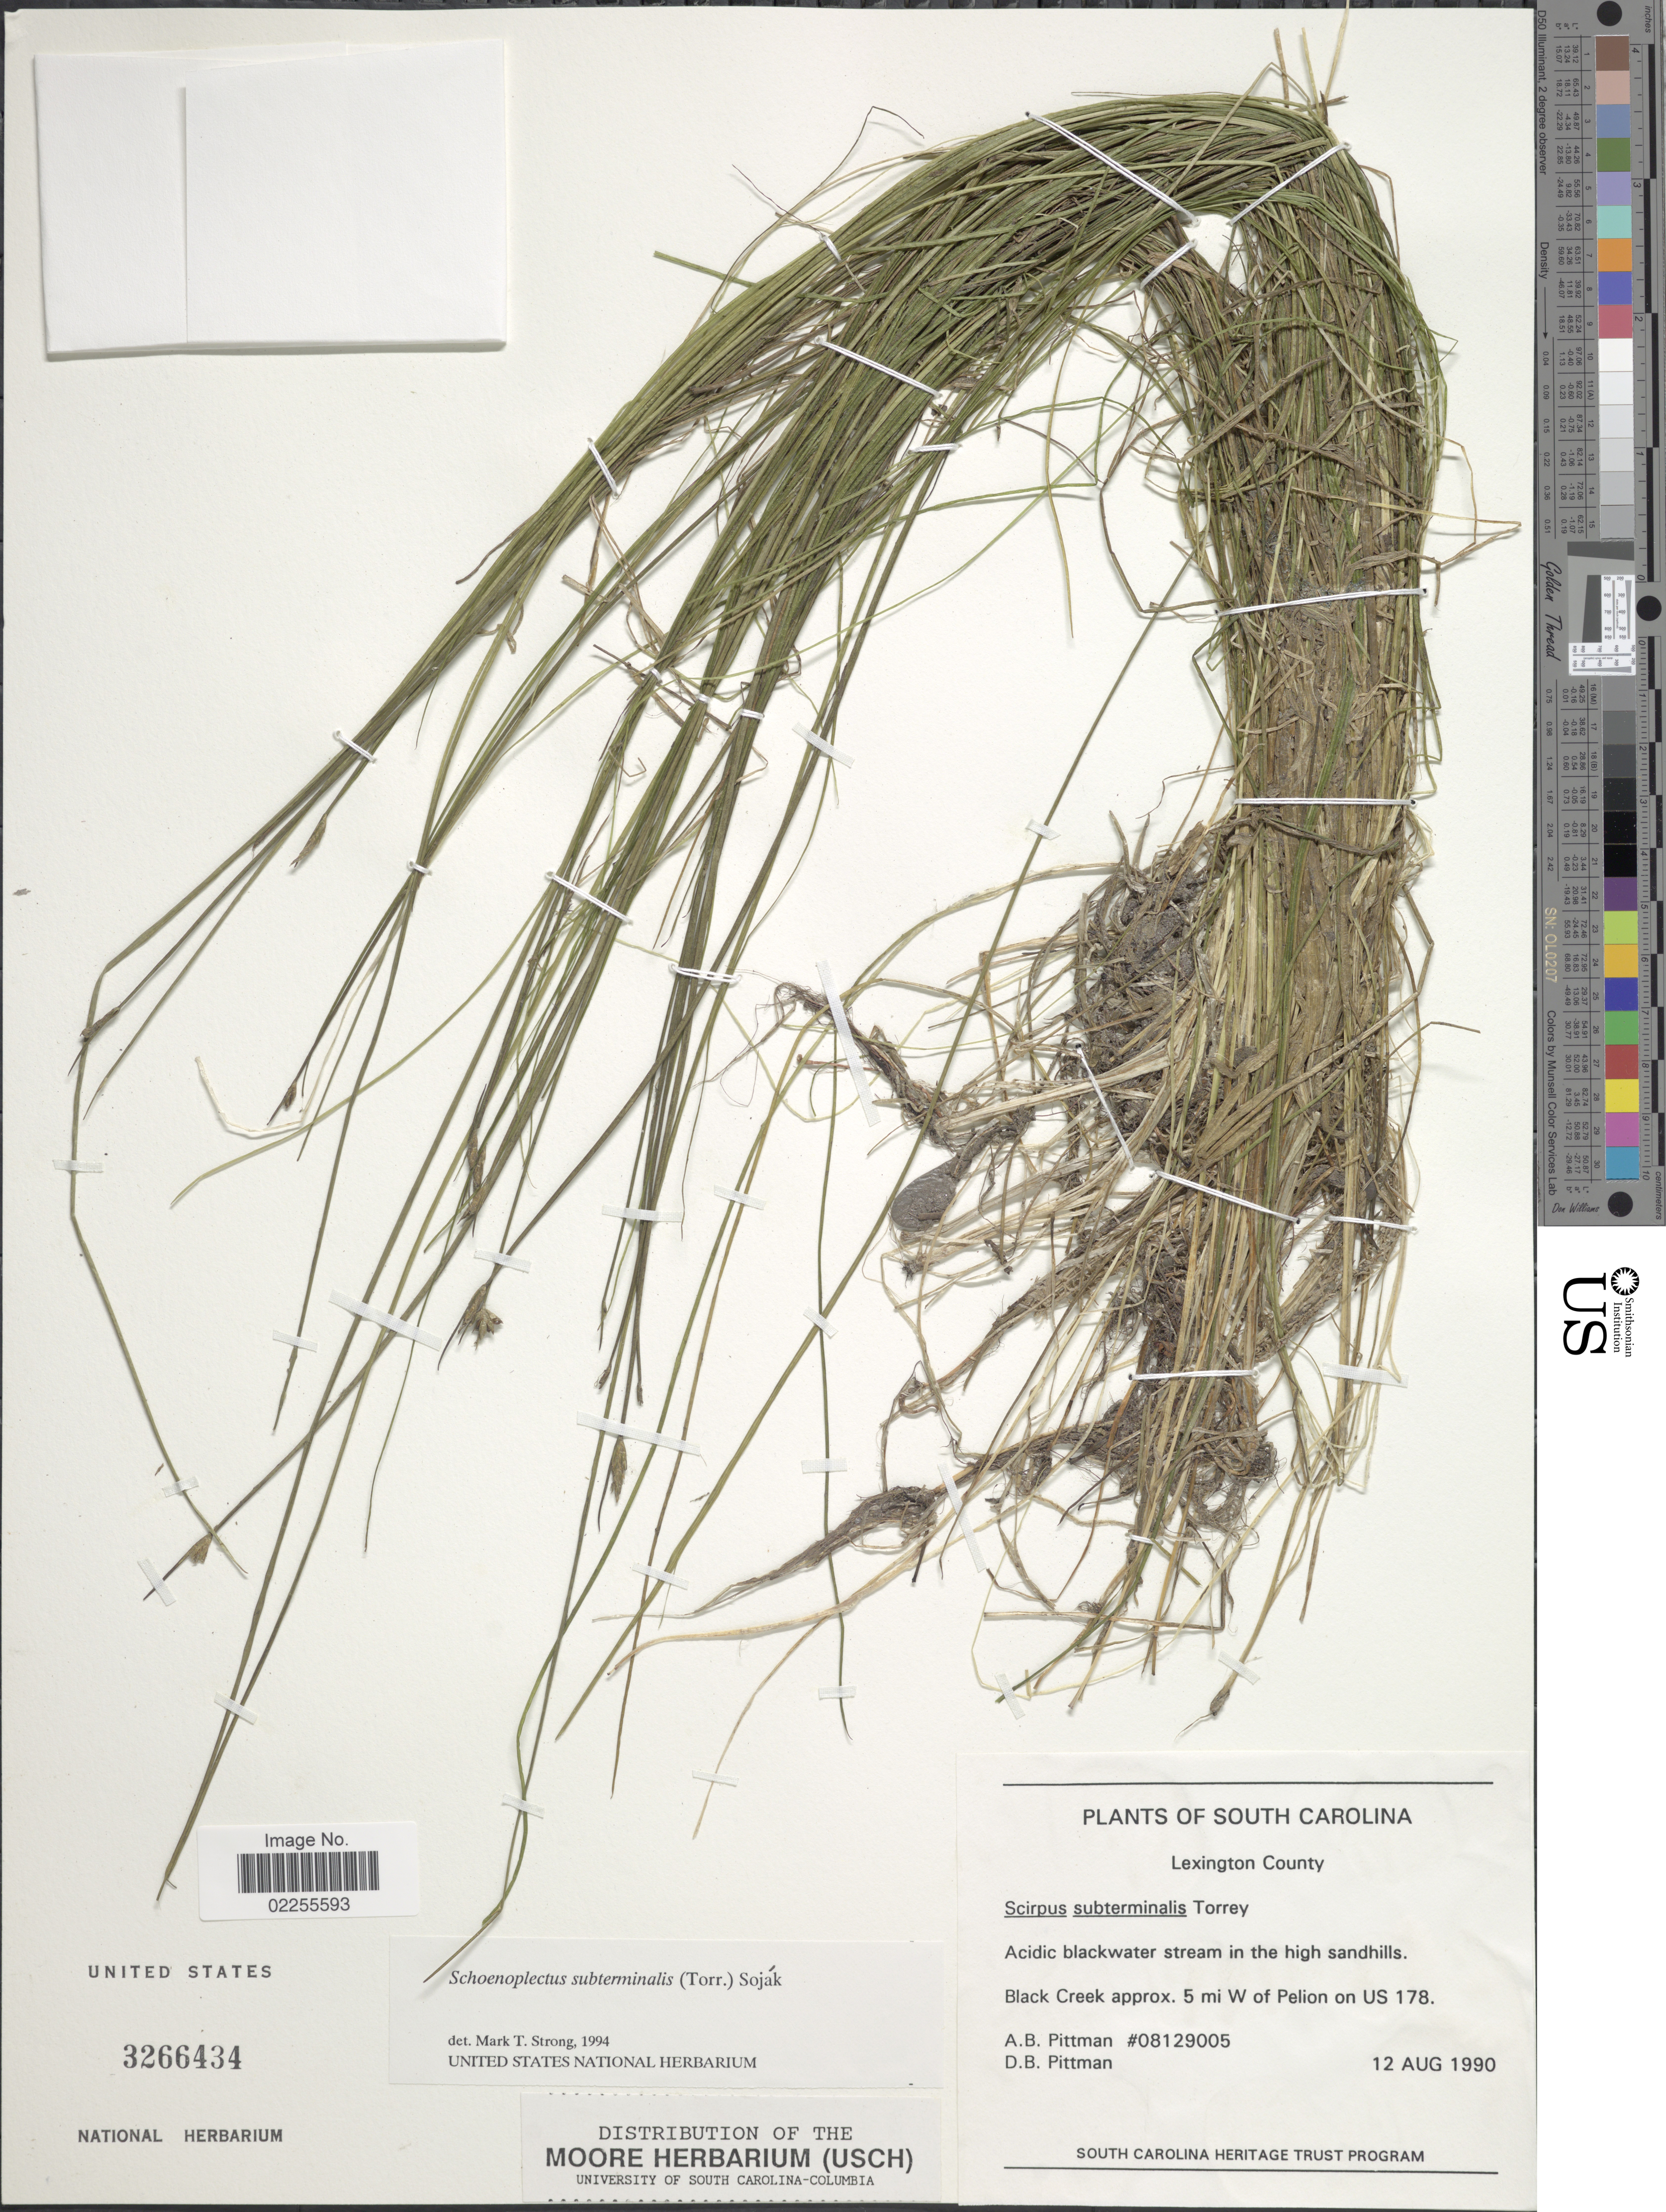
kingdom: Plantae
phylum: Tracheophyta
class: Liliopsida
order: Poales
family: Cyperaceae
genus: Schoenoplectus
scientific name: Schoenoplectus subterminalis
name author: (Torr.) Soják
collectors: A. B. Pittman & D. Pittman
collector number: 08129005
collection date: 1990-08-12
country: United States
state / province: South Carolina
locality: Lexington County, Acidic blackwater stream in the high sandhills, Black Creek approx. 5 mi W of Pelion on US 178.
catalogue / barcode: US 3266434